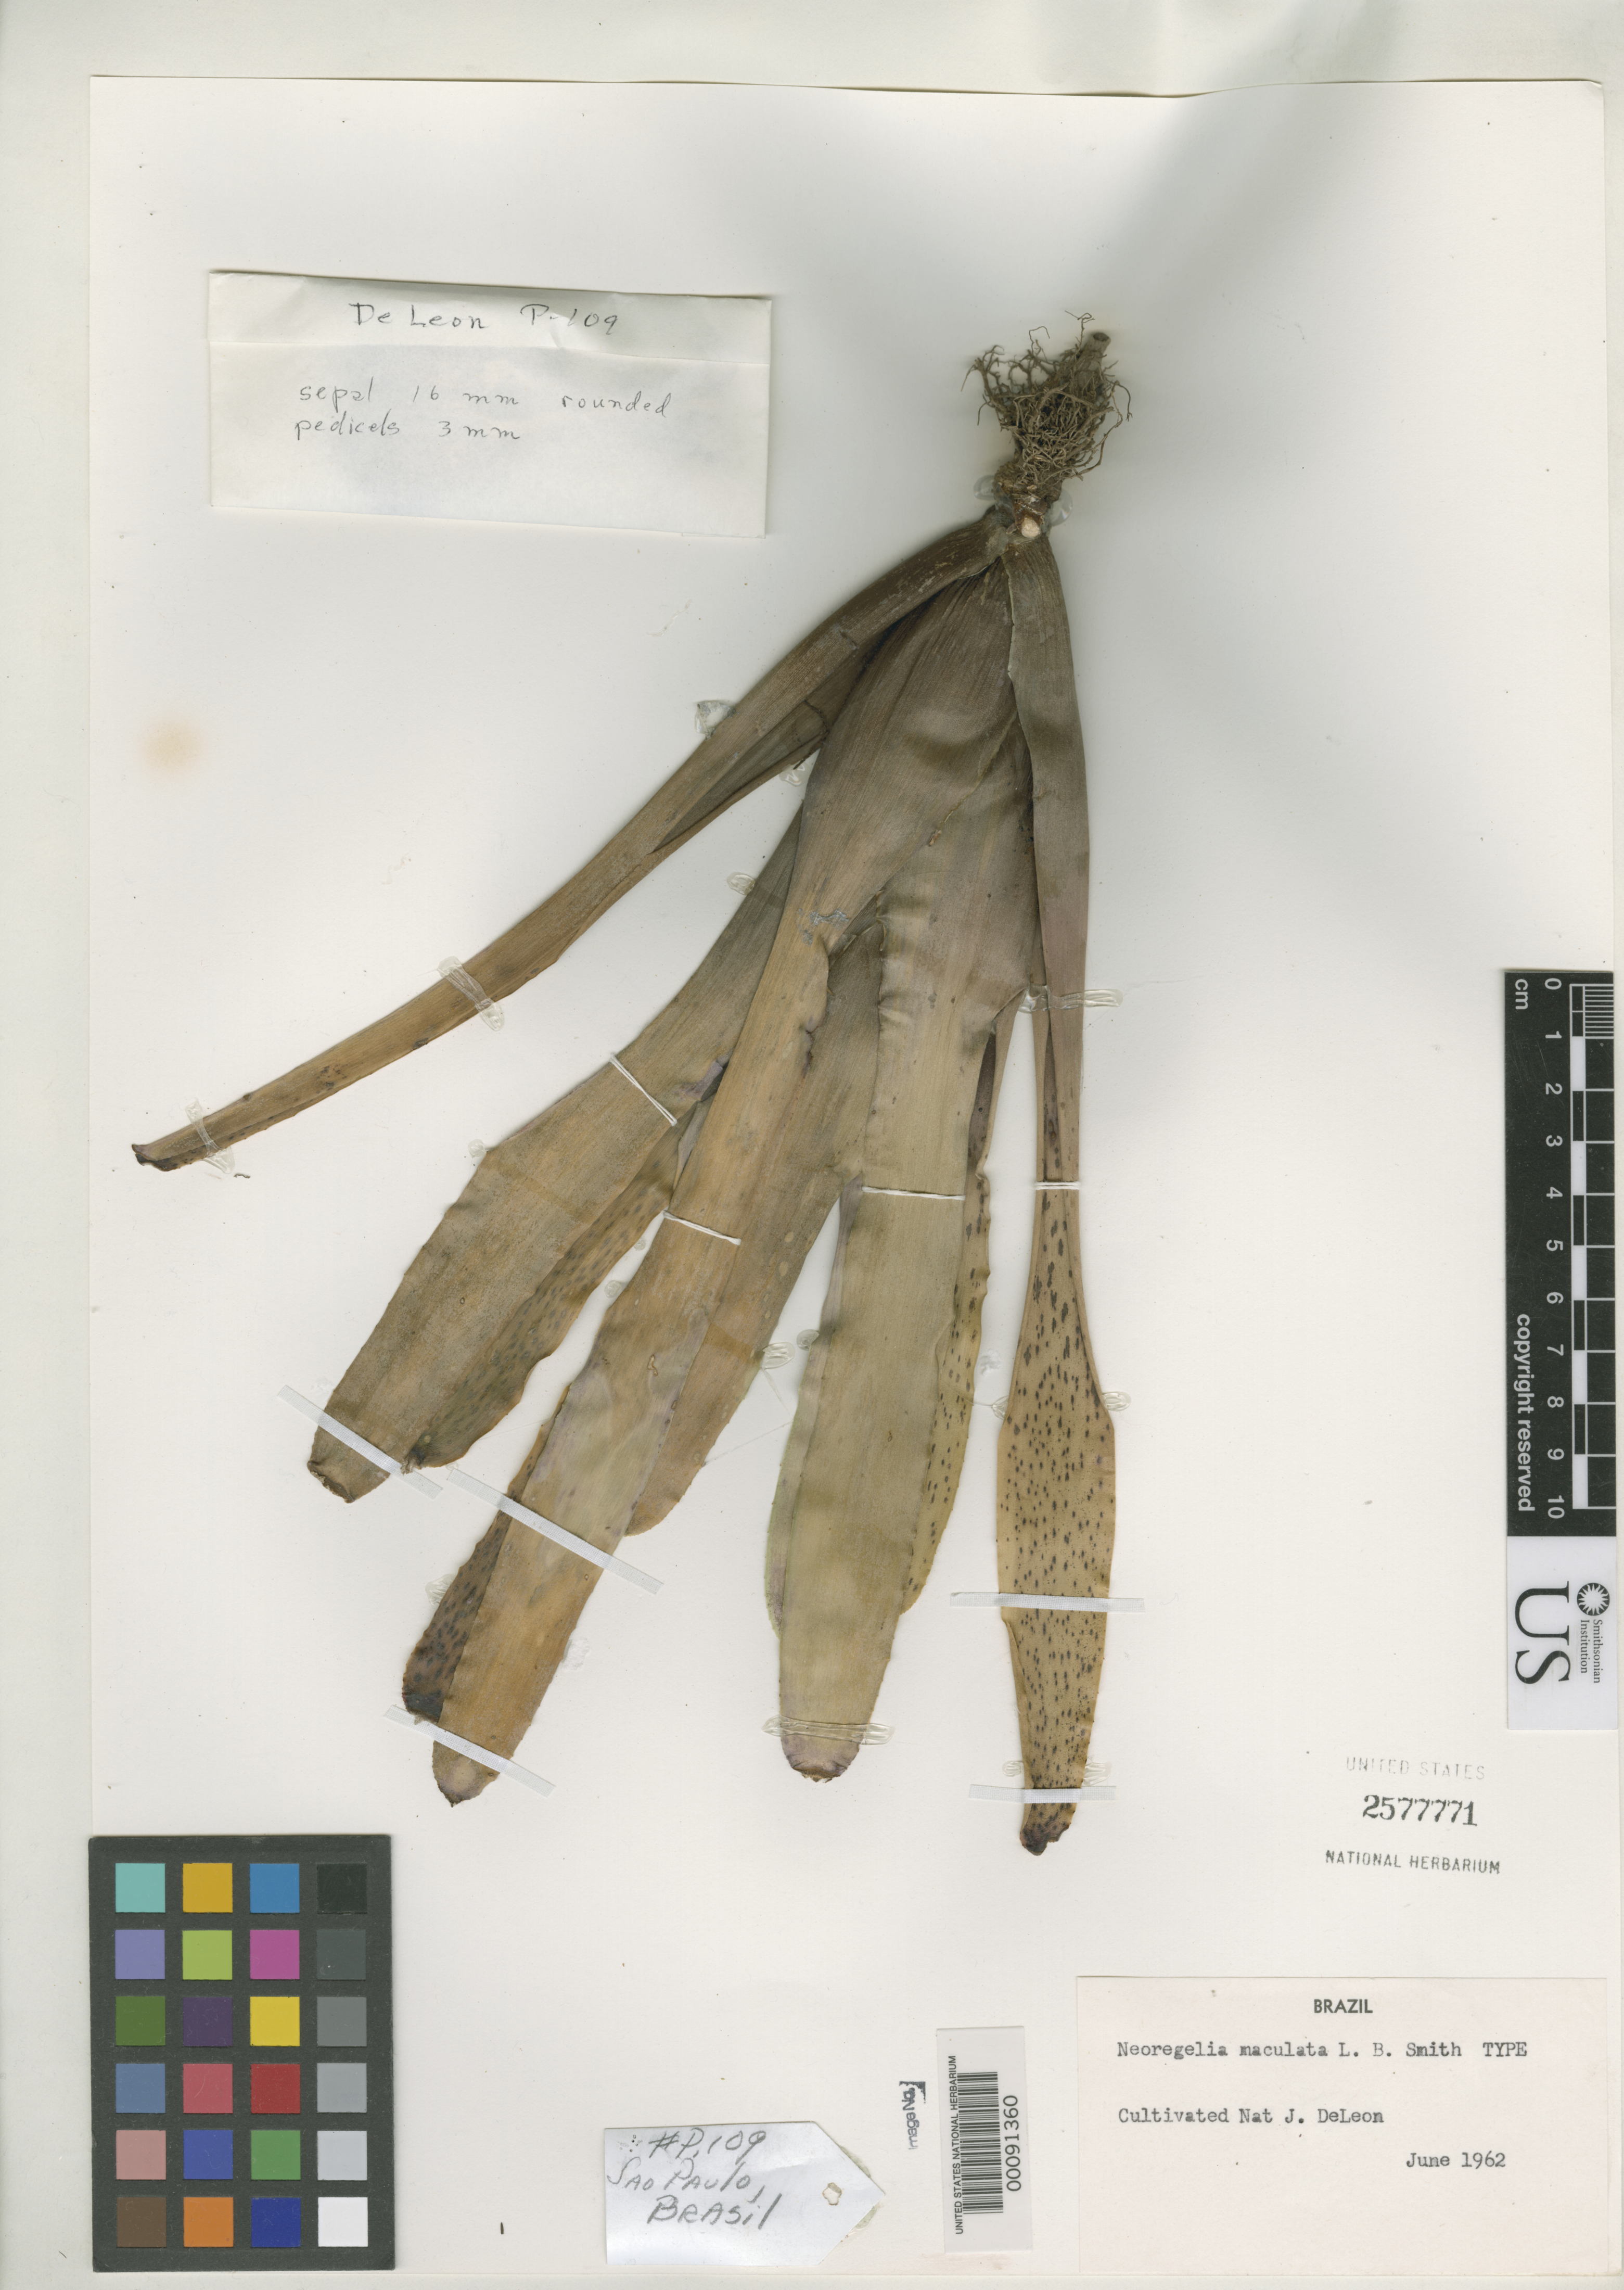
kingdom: Plantae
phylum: Tracheophyta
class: Liliopsida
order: Poales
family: Bromeliaceae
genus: Neoregelia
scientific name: Neoregelia maculata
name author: L.B. Sm.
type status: Holotype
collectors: N. J. DeLeon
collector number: P 109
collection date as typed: Jun 1962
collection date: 1962-06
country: Brazil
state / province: São Paulo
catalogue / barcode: US 2577771